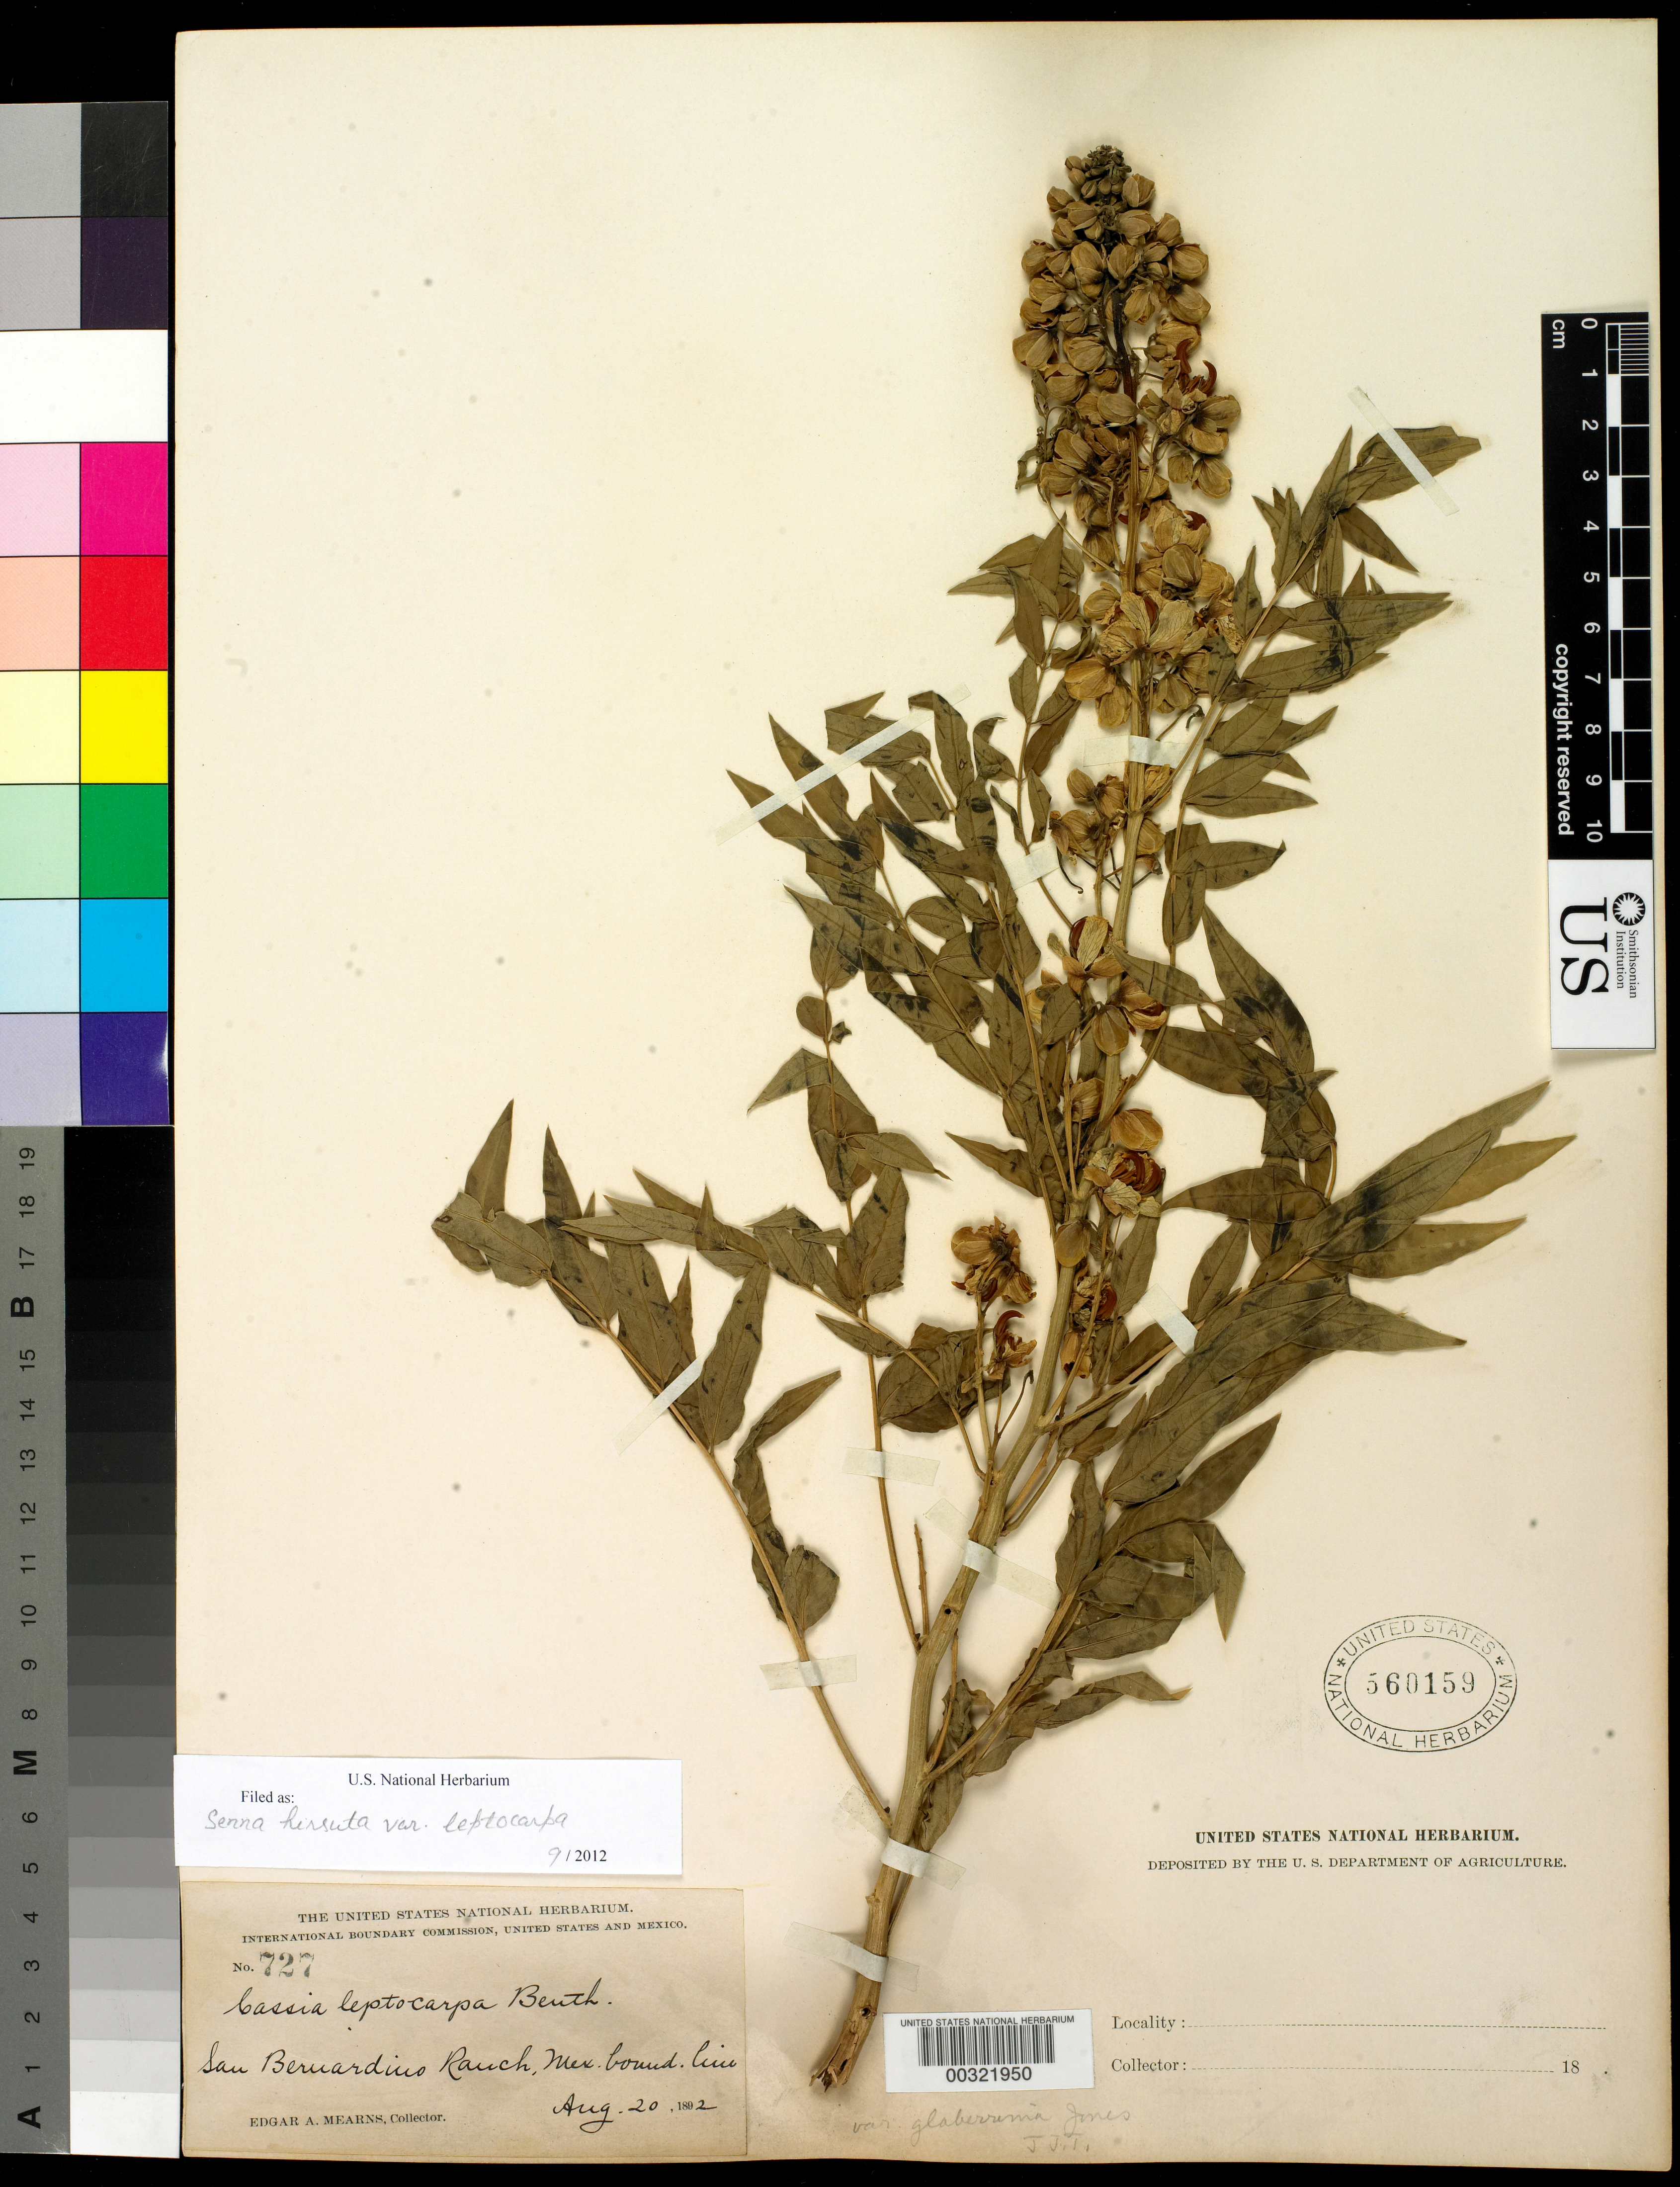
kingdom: Plantae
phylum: Tracheophyta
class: Magnoliopsida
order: Fabales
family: Fabaceae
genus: Senna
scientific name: Senna hirsuta var. leptocarpa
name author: (Benth.) H.S. Irwin & Barneby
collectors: E. A. Mearns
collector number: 727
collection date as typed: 20 Aug 1892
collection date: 1892-08-20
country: United States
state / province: Arizona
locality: San Bernardino ranch, Mexican boundary line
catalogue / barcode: US 560159